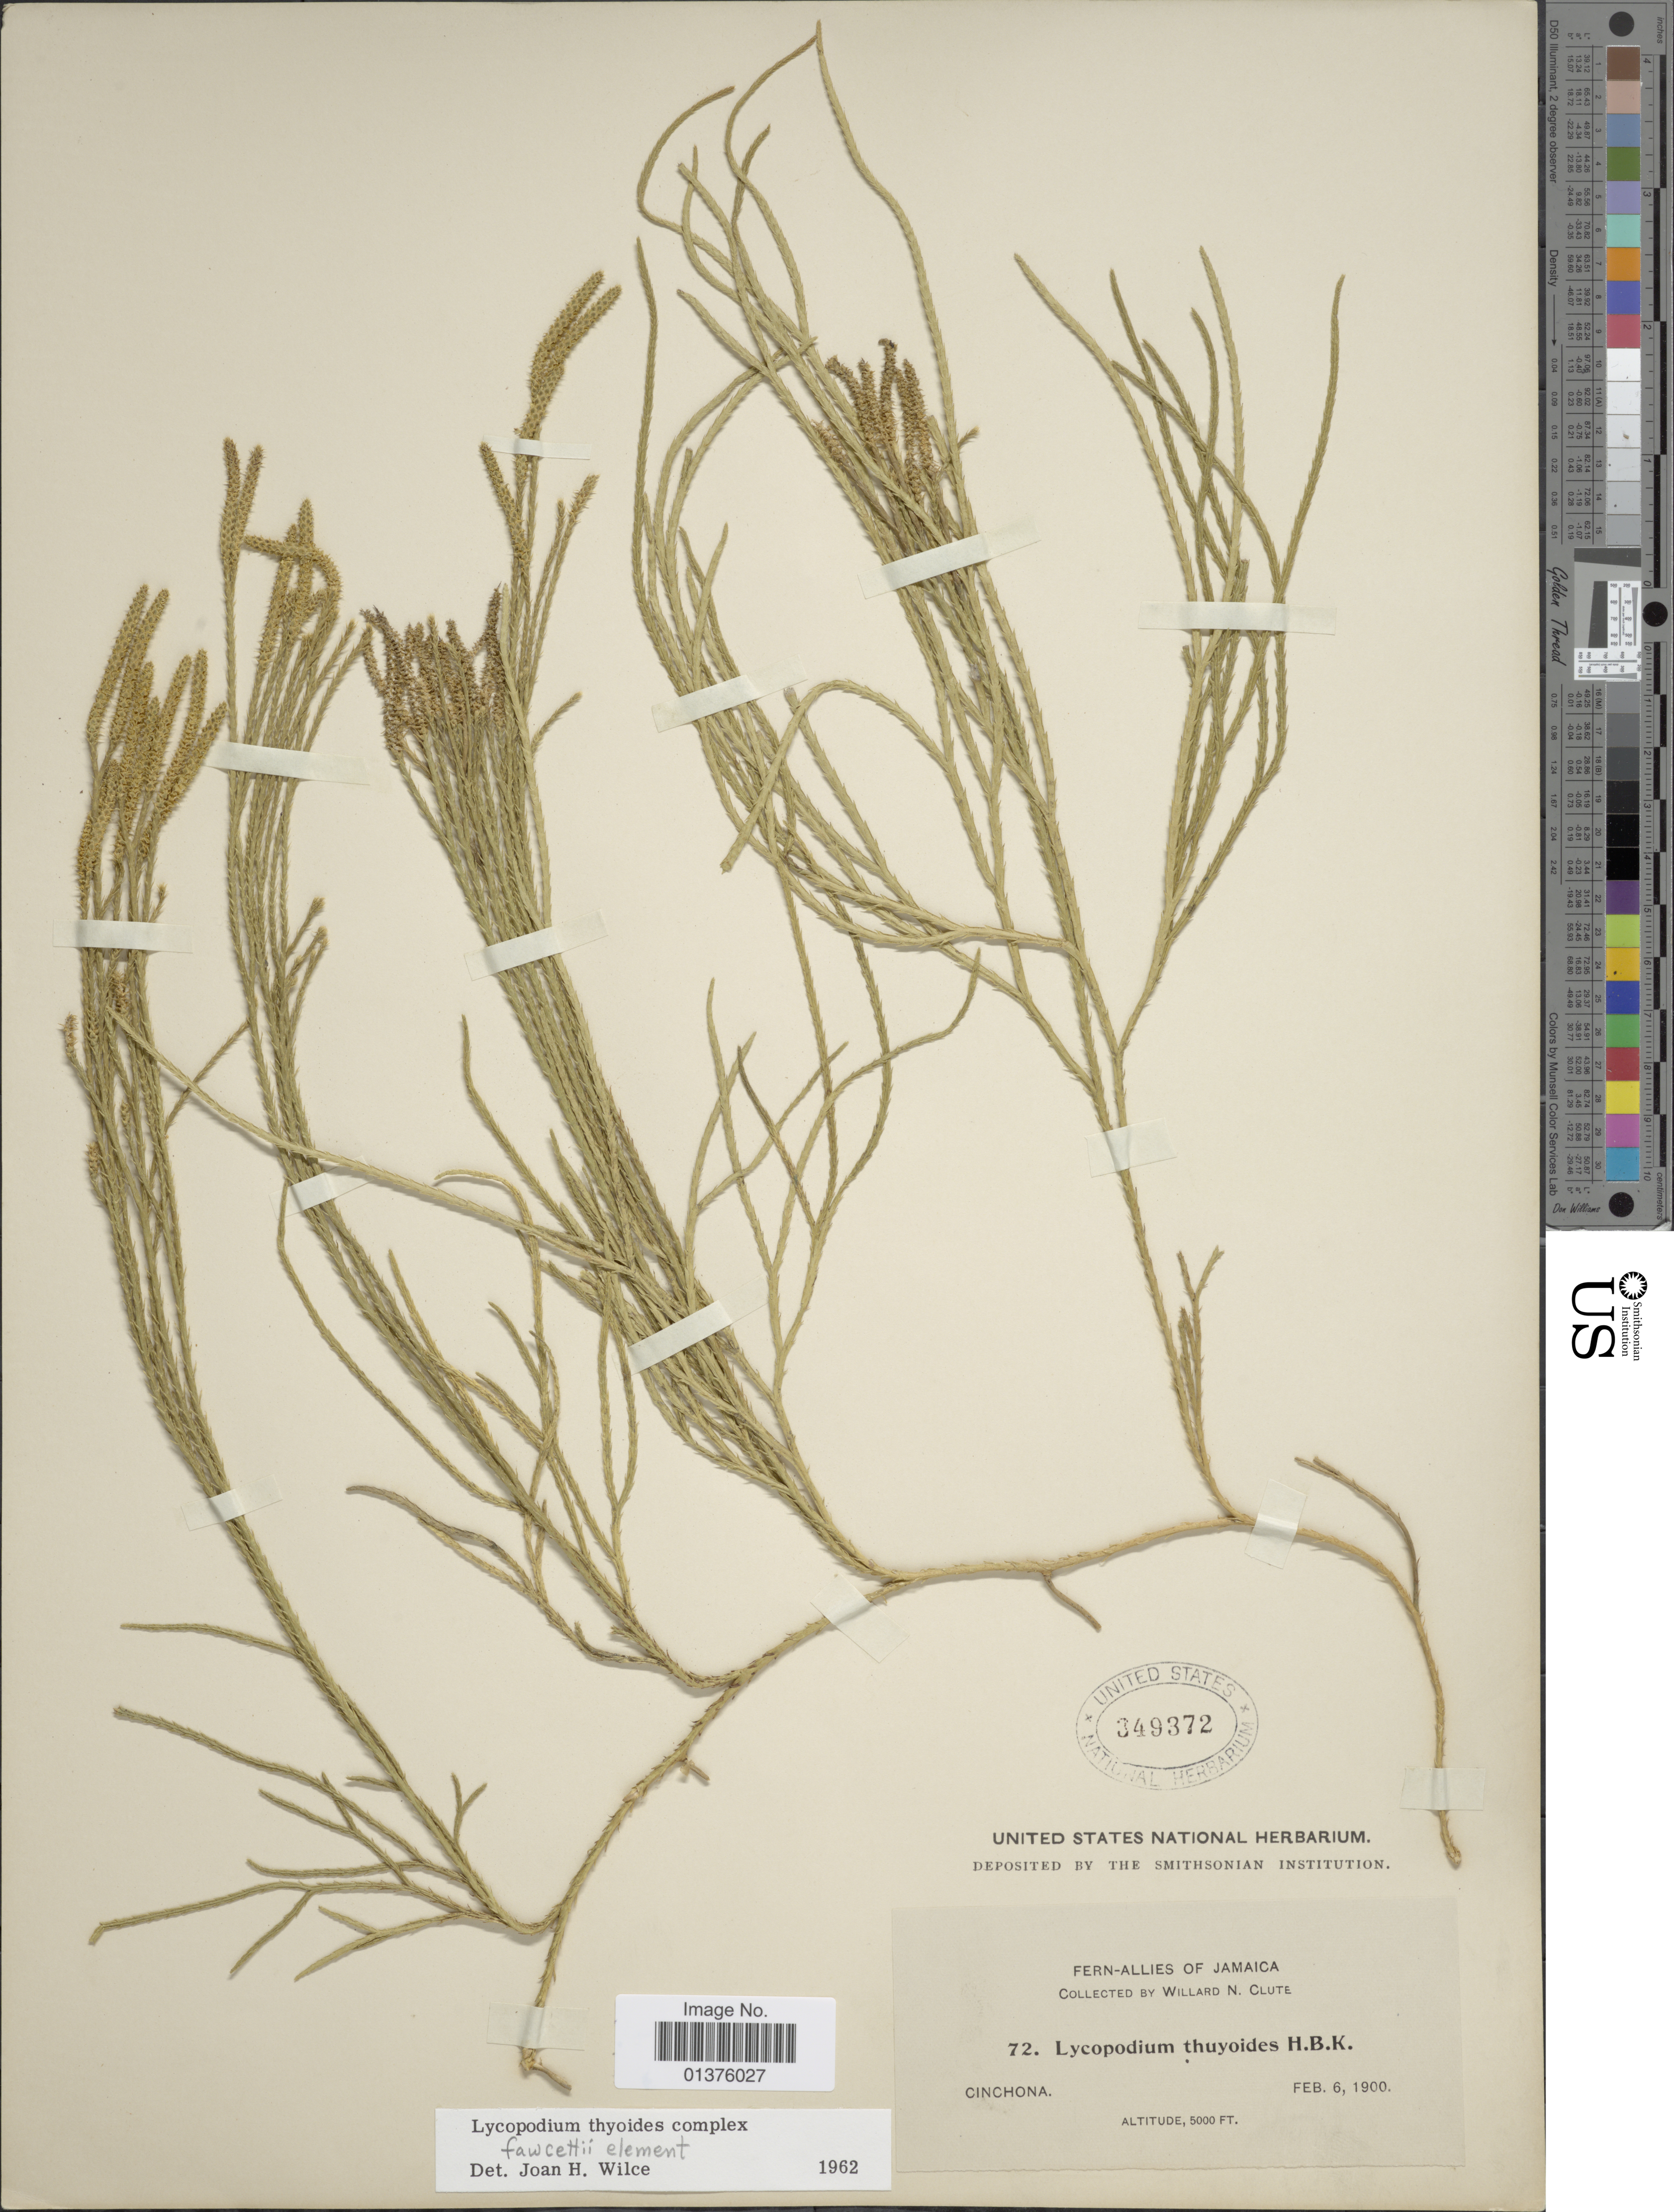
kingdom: Plantae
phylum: Tracheophyta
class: Lycopodiopsida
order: Lycopodiales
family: Lycopodiaceae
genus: Diphasiastrum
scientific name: Diphasiastrum thyoides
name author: (Humb. & Bonpl. ex Willd.) Holub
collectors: W. N. Clute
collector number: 72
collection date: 1900-02-06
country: Jamaica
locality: Cinchona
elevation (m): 1524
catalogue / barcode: US 349372